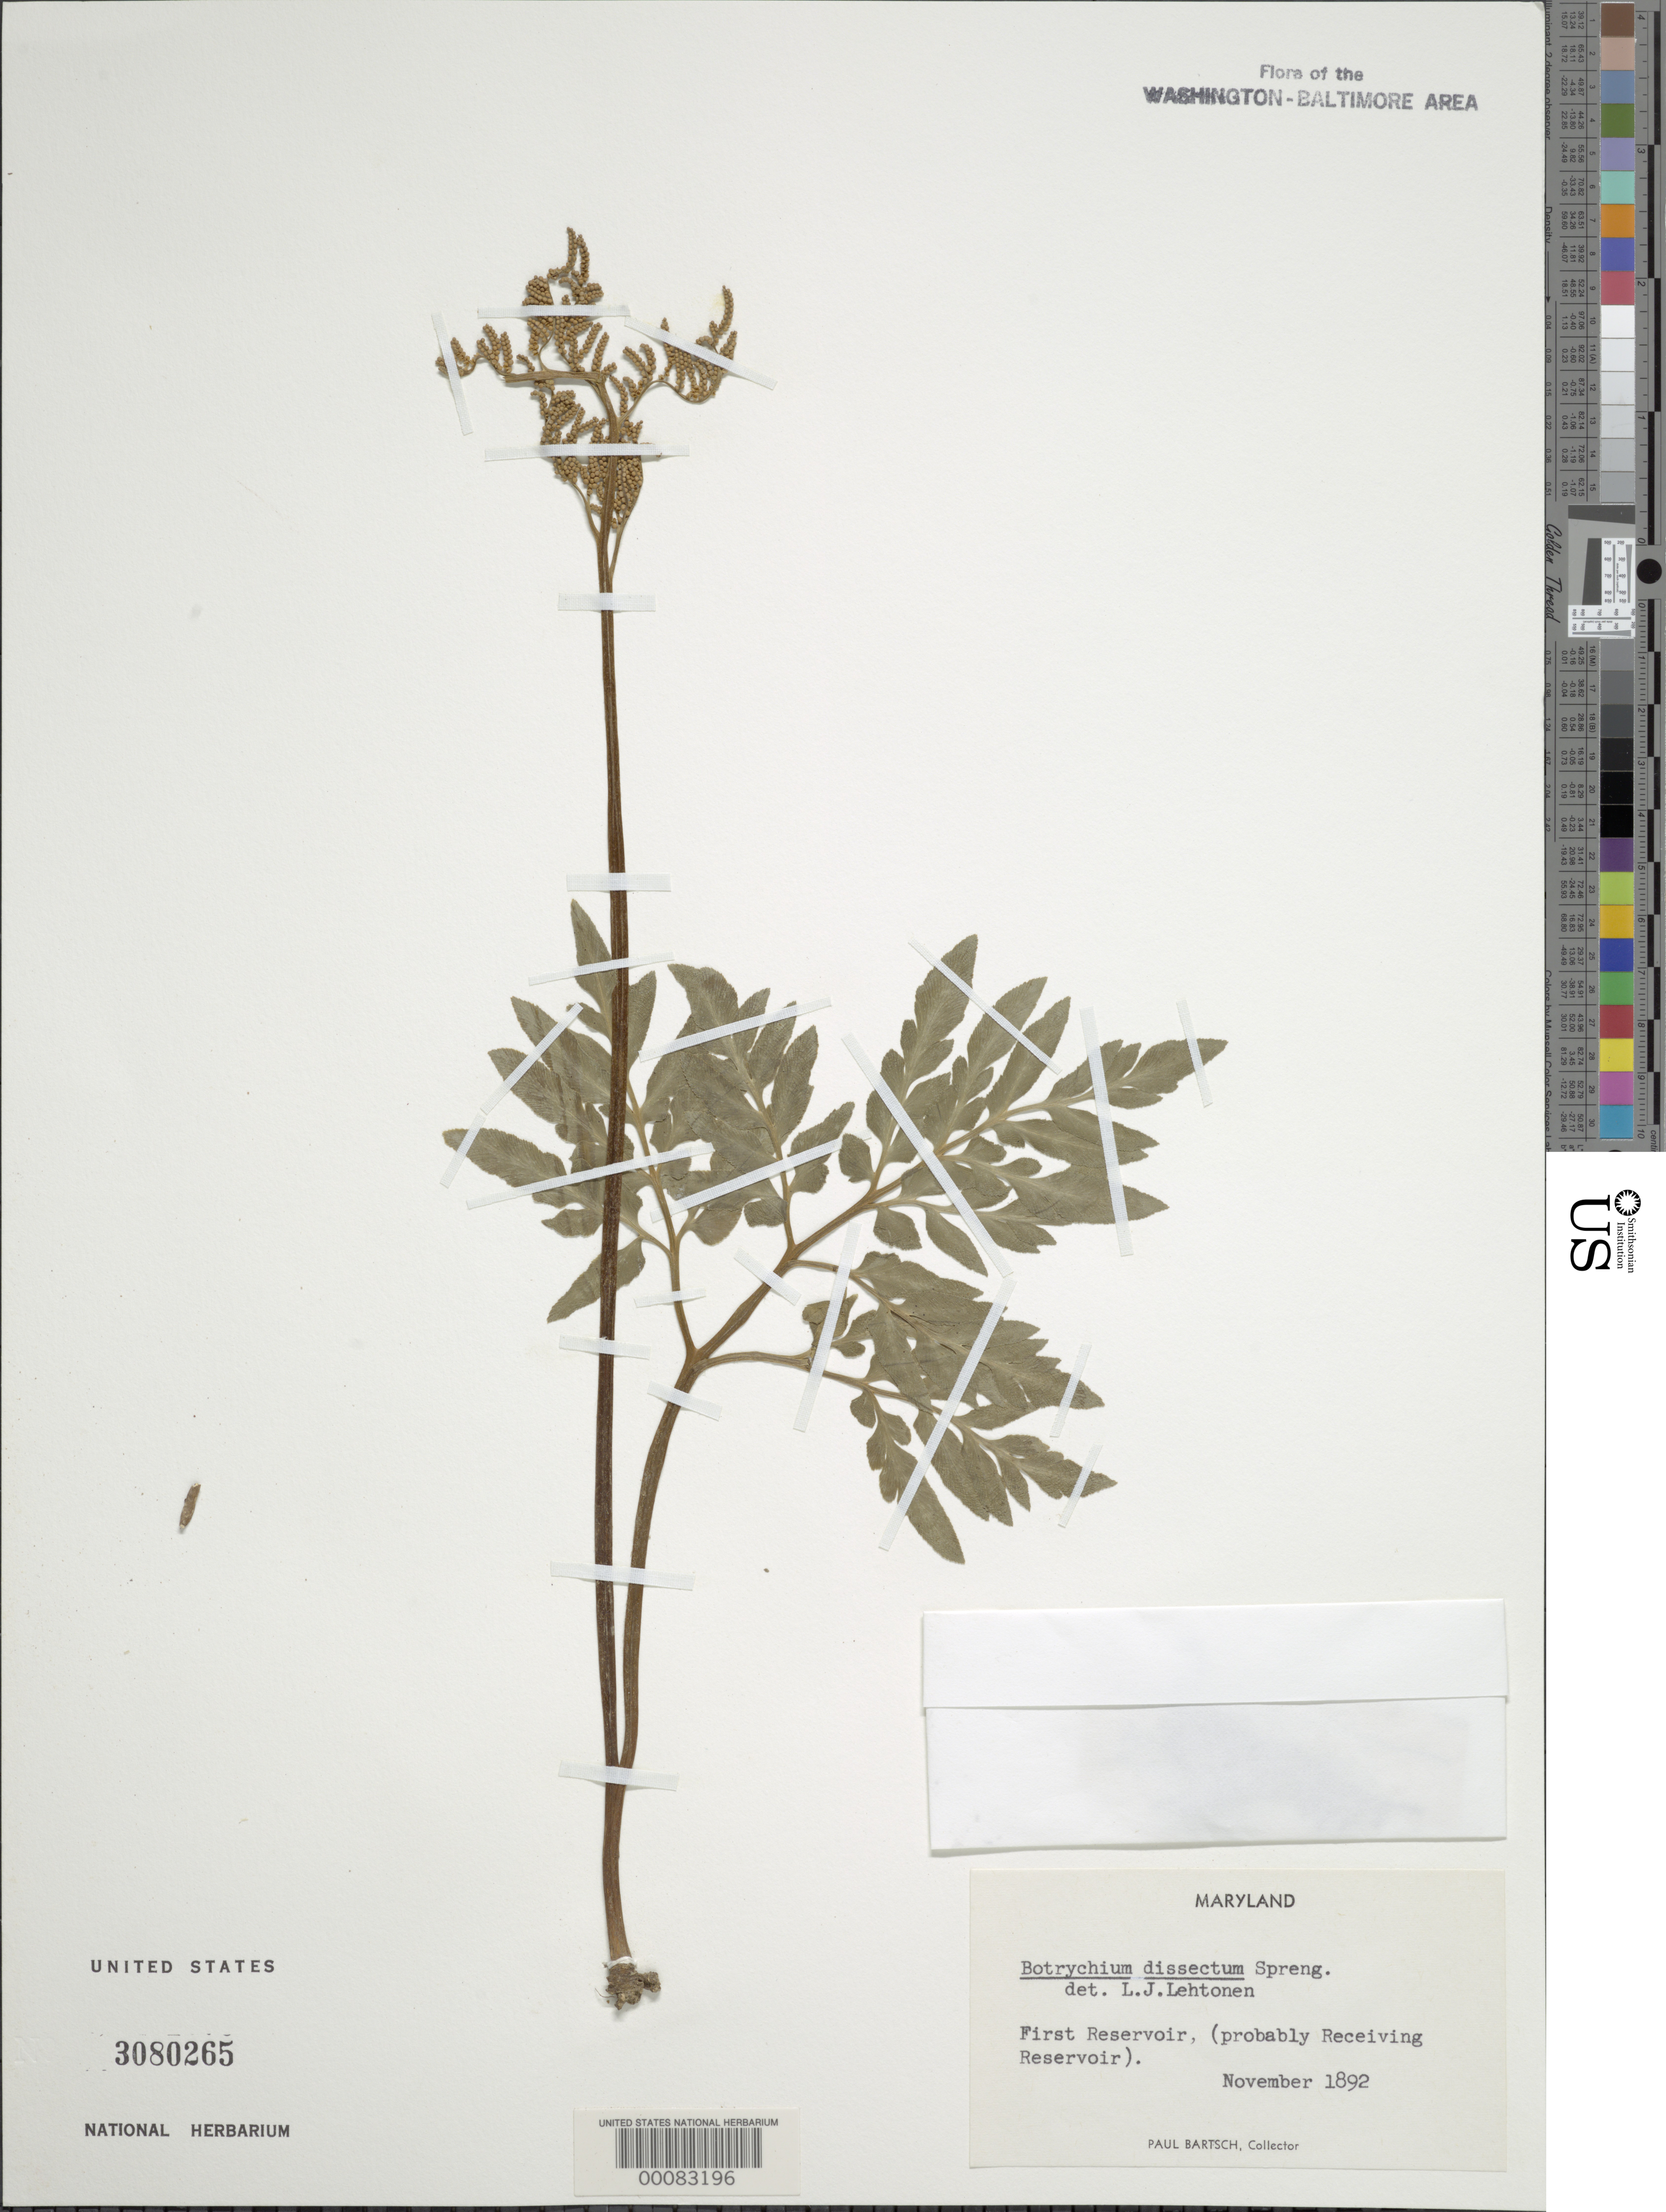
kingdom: Plantae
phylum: Tracheophyta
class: Polypodiopsida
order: Ophioglossales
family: Ophioglossaceae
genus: Botrychium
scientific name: Botrychium dissectum var. obliquum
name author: Clute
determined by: Lehtonen, L.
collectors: P. Bartsch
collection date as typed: Nov 1892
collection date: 1892-11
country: United States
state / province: Maryland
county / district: Montgomery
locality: First Reservoir (probably Receiving Reservoir)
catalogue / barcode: US 3080265